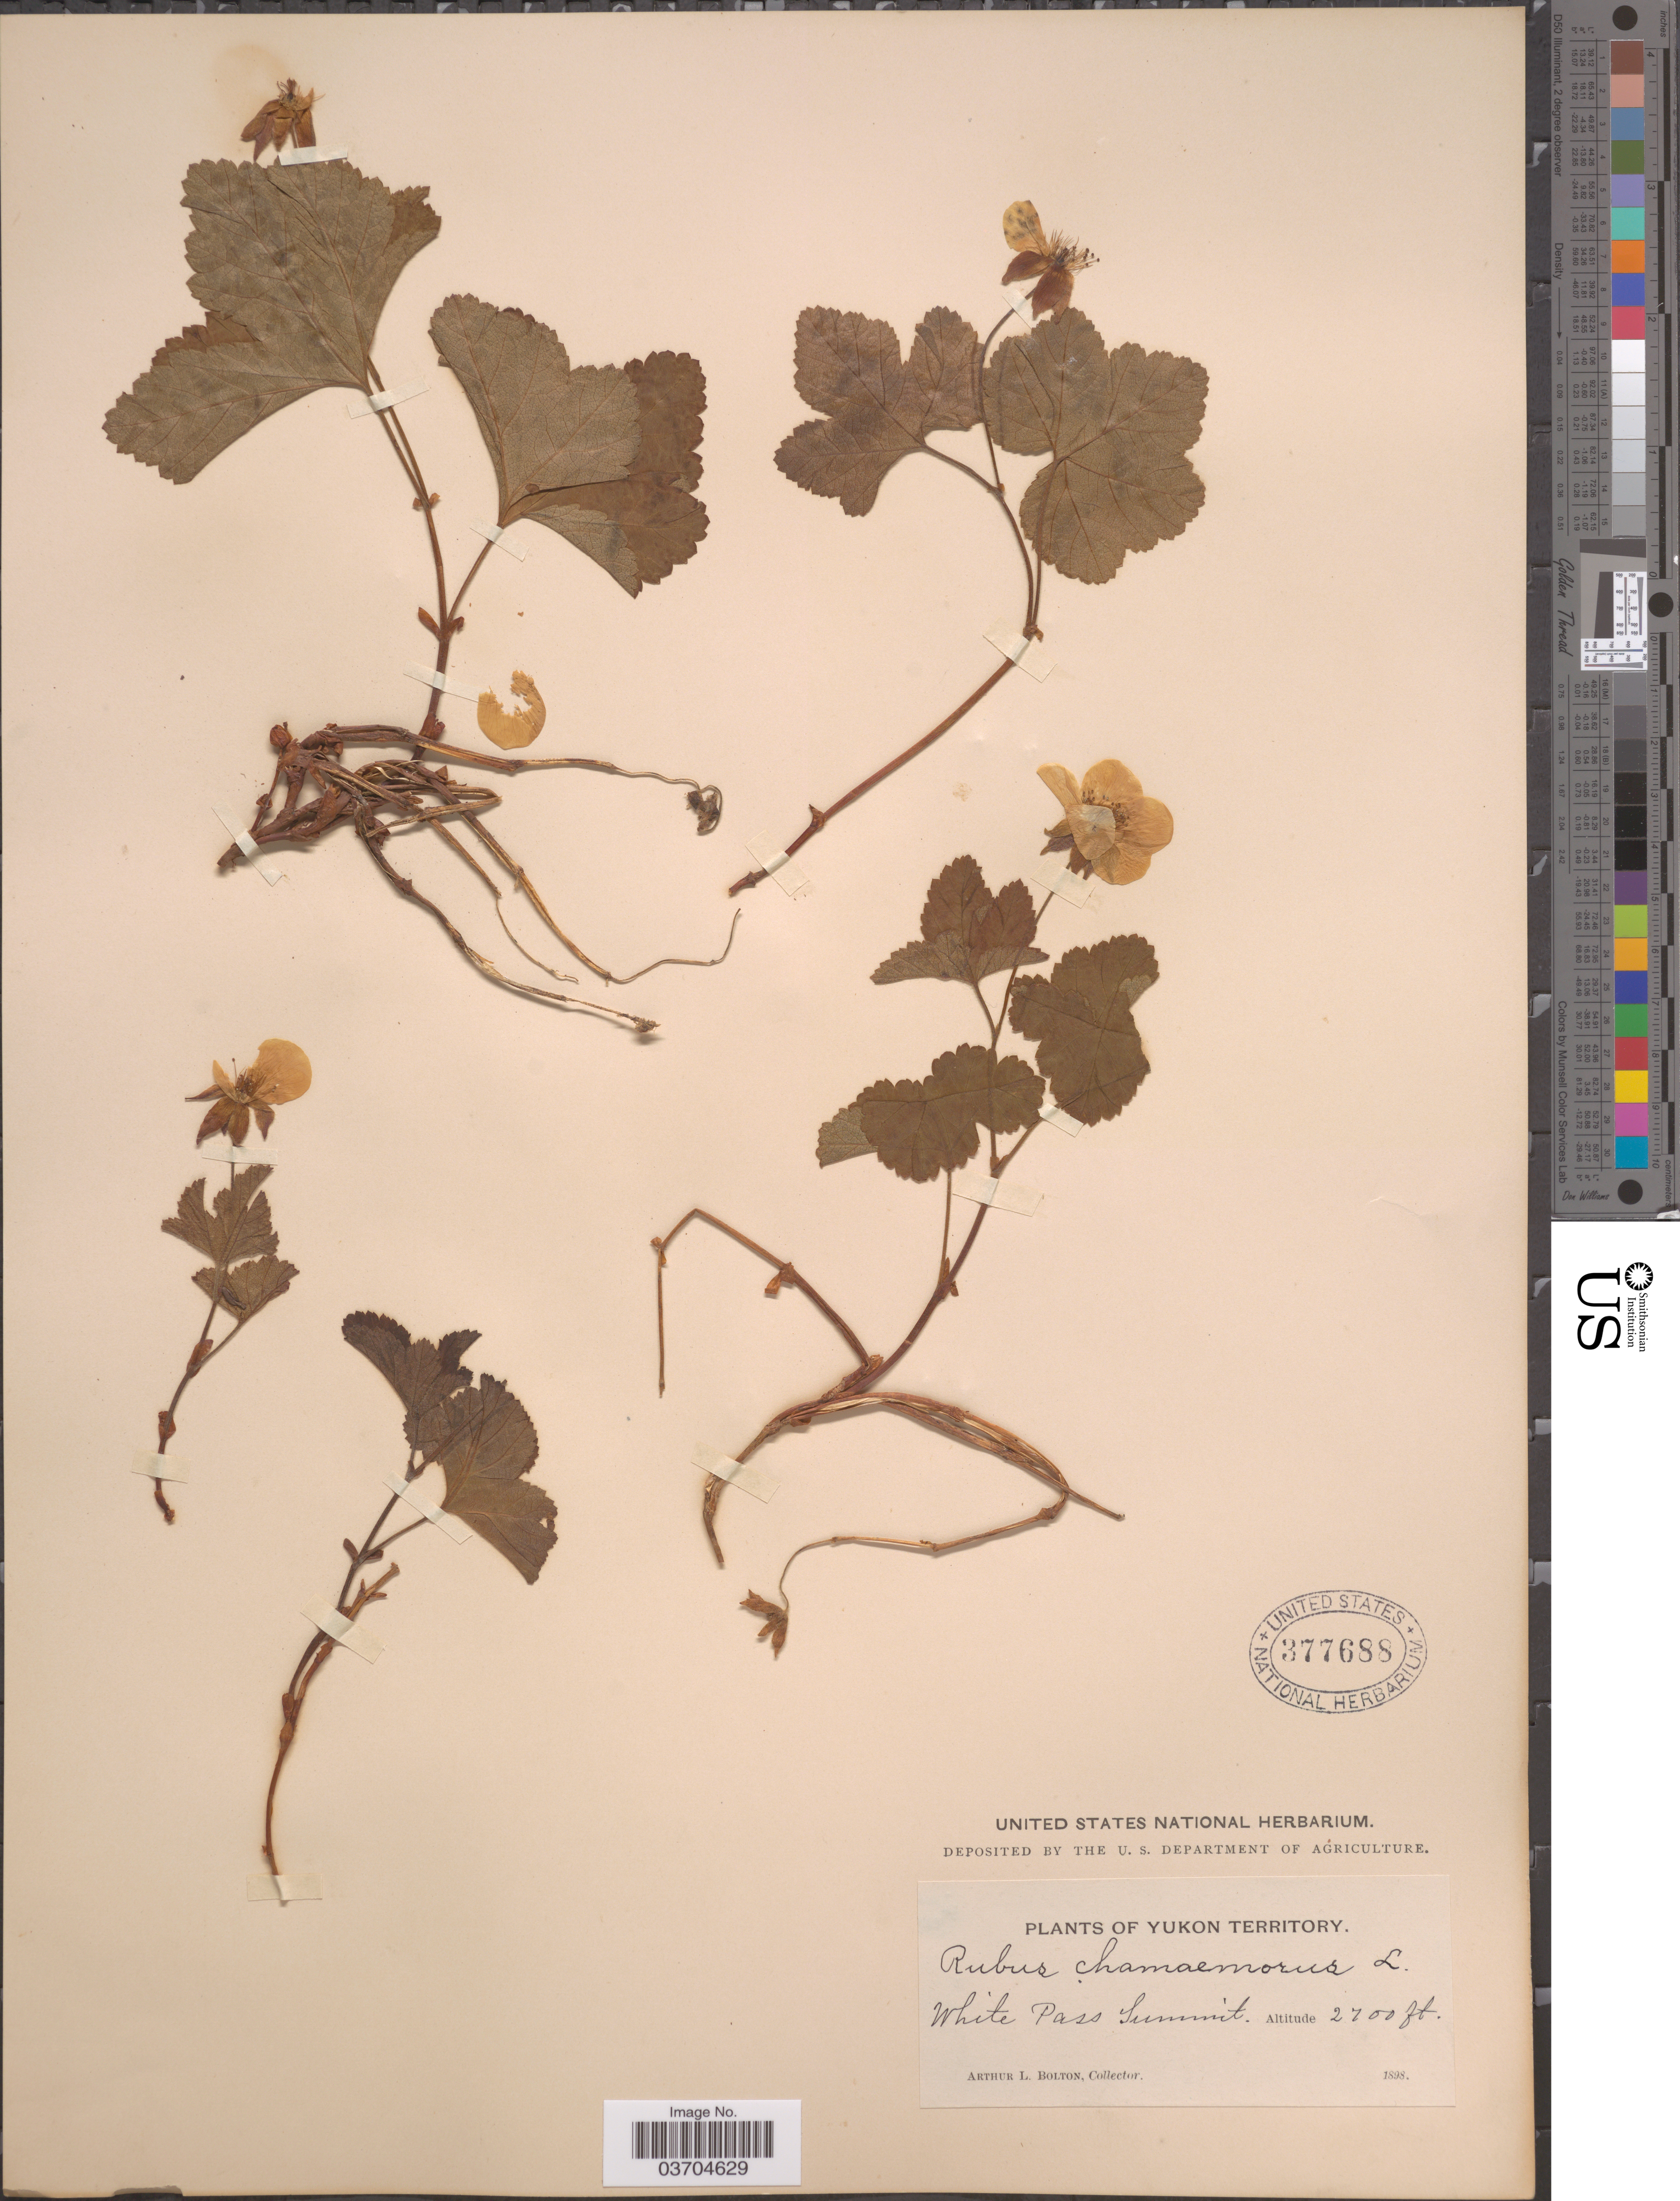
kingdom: Plantae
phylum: Tracheophyta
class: Magnoliopsida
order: Rosales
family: Rosaceae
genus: Rubus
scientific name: Rubus chamaemorus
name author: L.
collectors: A. Bolton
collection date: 1898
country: Canada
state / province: Yukon Territory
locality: White Pass Summit.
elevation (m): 823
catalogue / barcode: US 377688